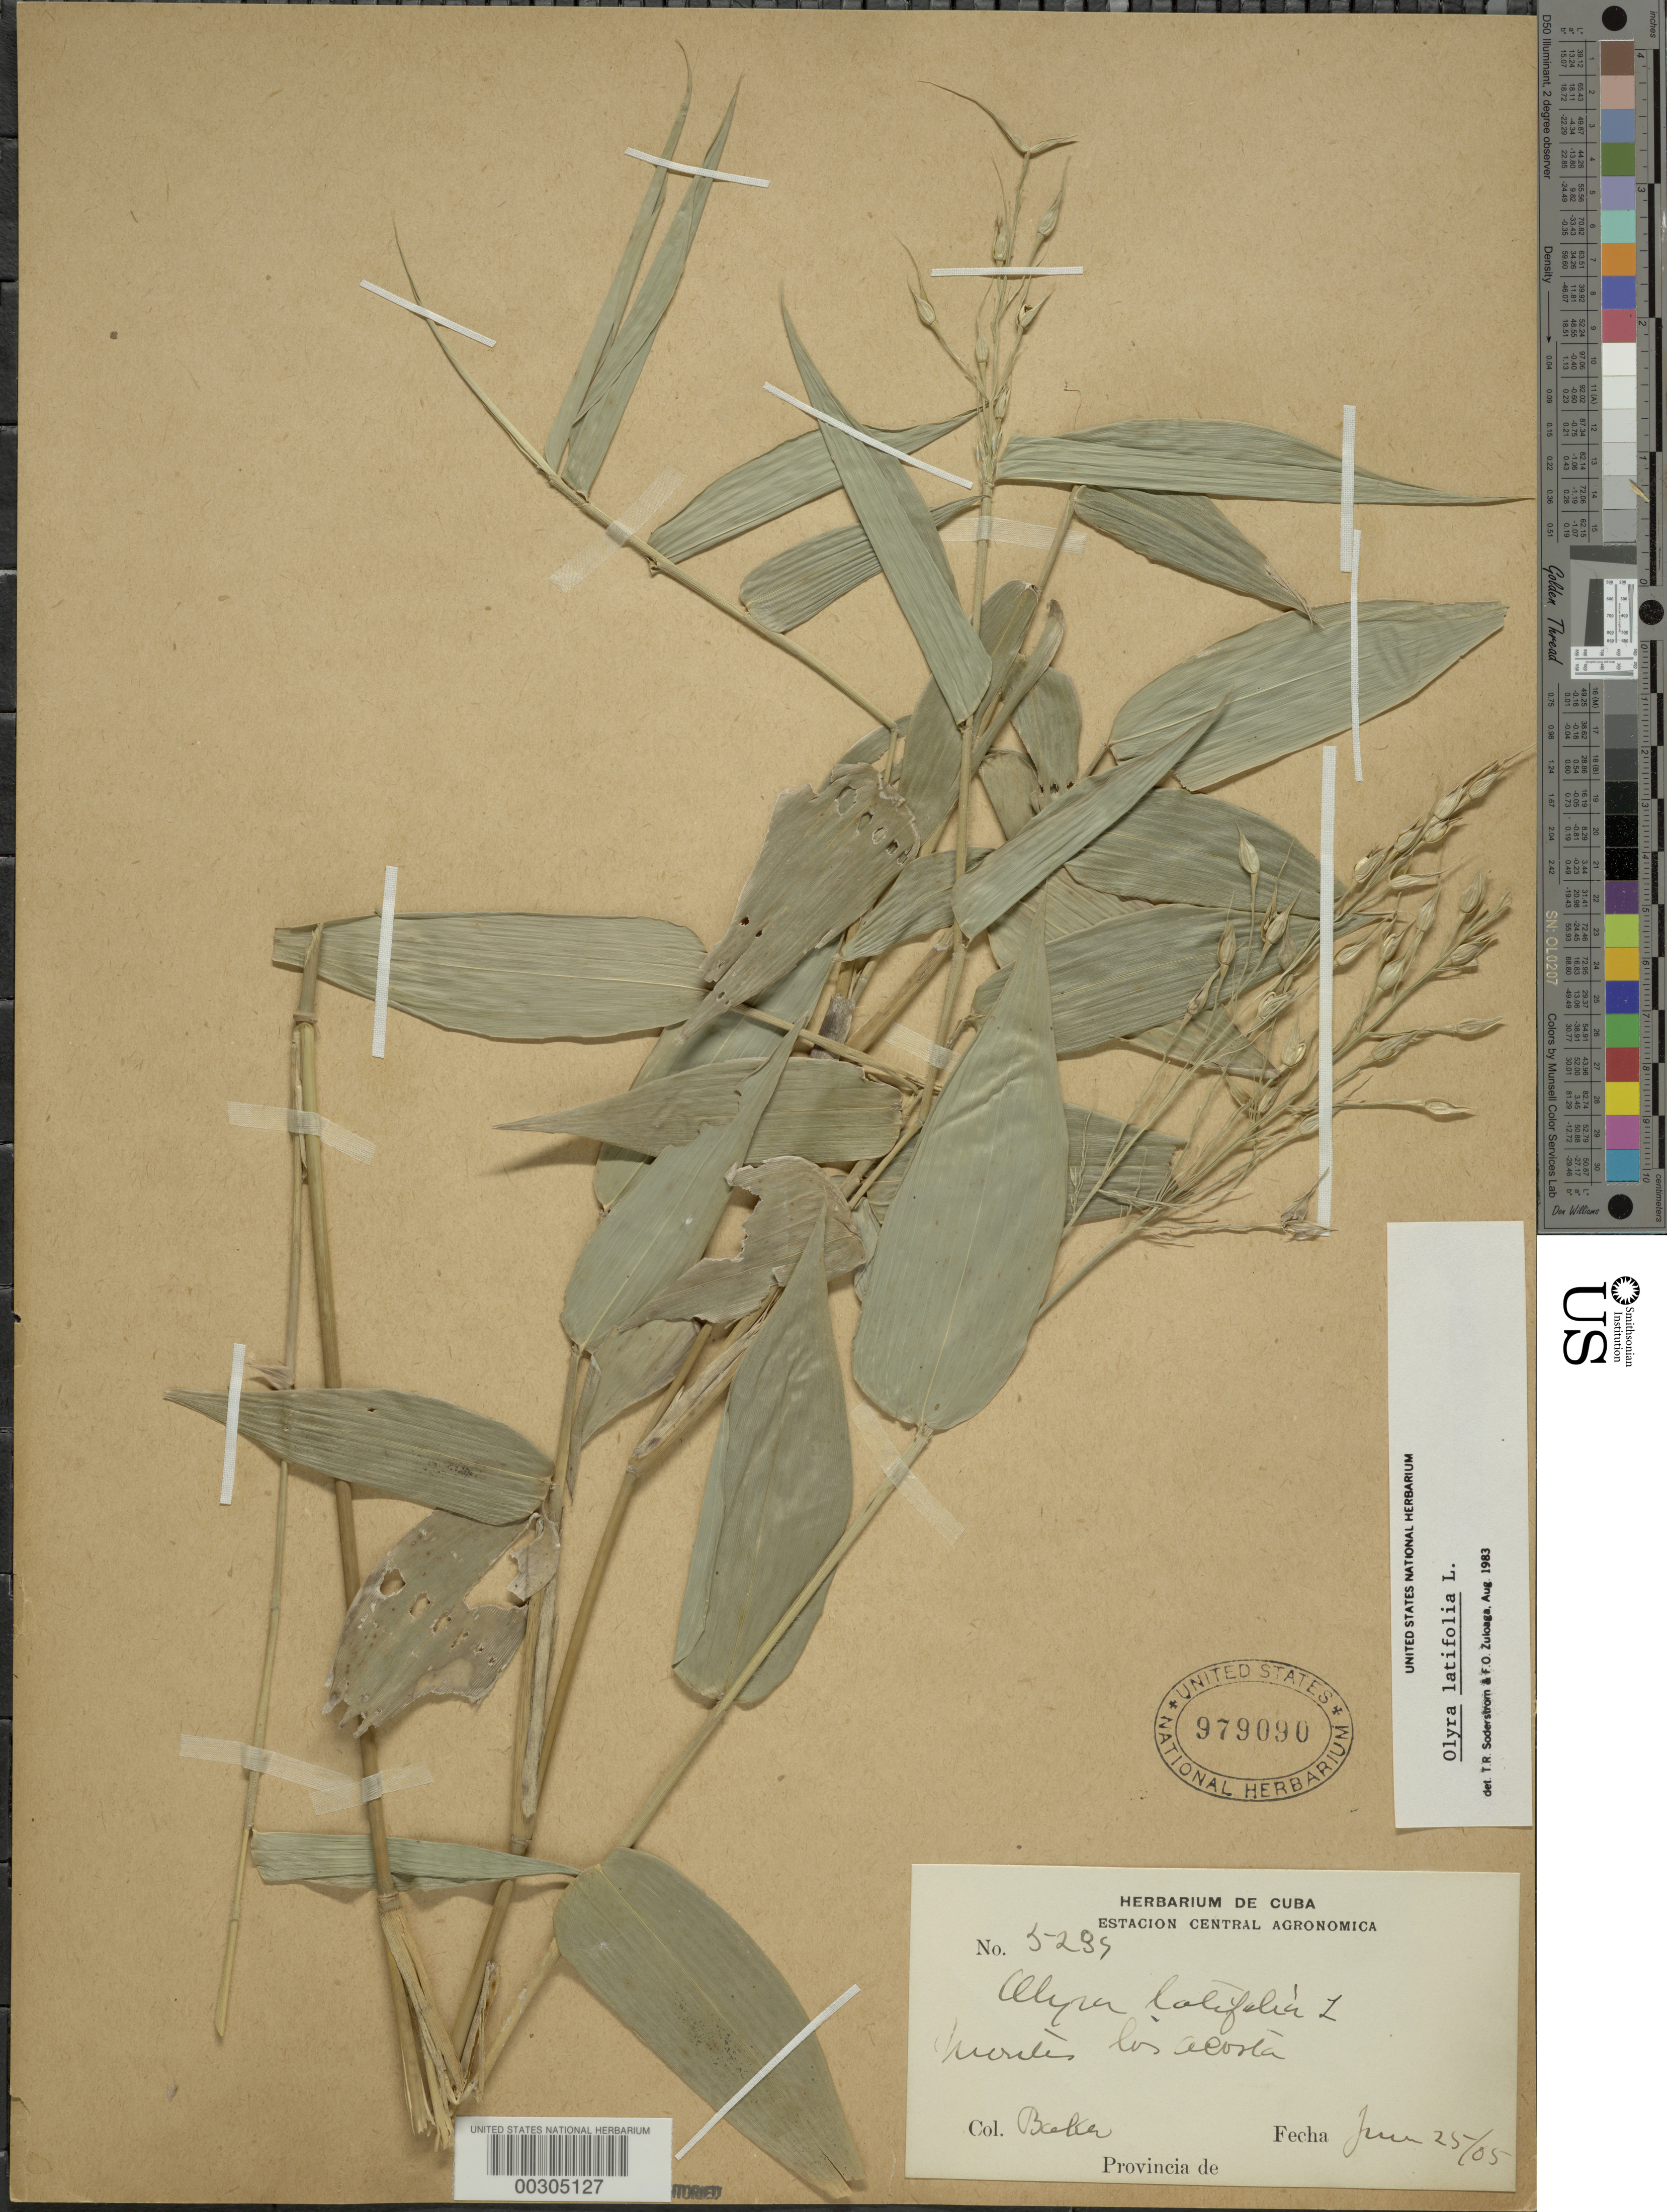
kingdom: Plantae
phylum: Tracheophyta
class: Liliopsida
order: Poales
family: Poaceae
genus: Olyra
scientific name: Olyra latifolia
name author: L.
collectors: C. F. Baker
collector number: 5289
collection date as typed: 25 Jun 1905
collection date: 1905-06-25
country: Cuba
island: Greater Antilles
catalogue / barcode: US 979090